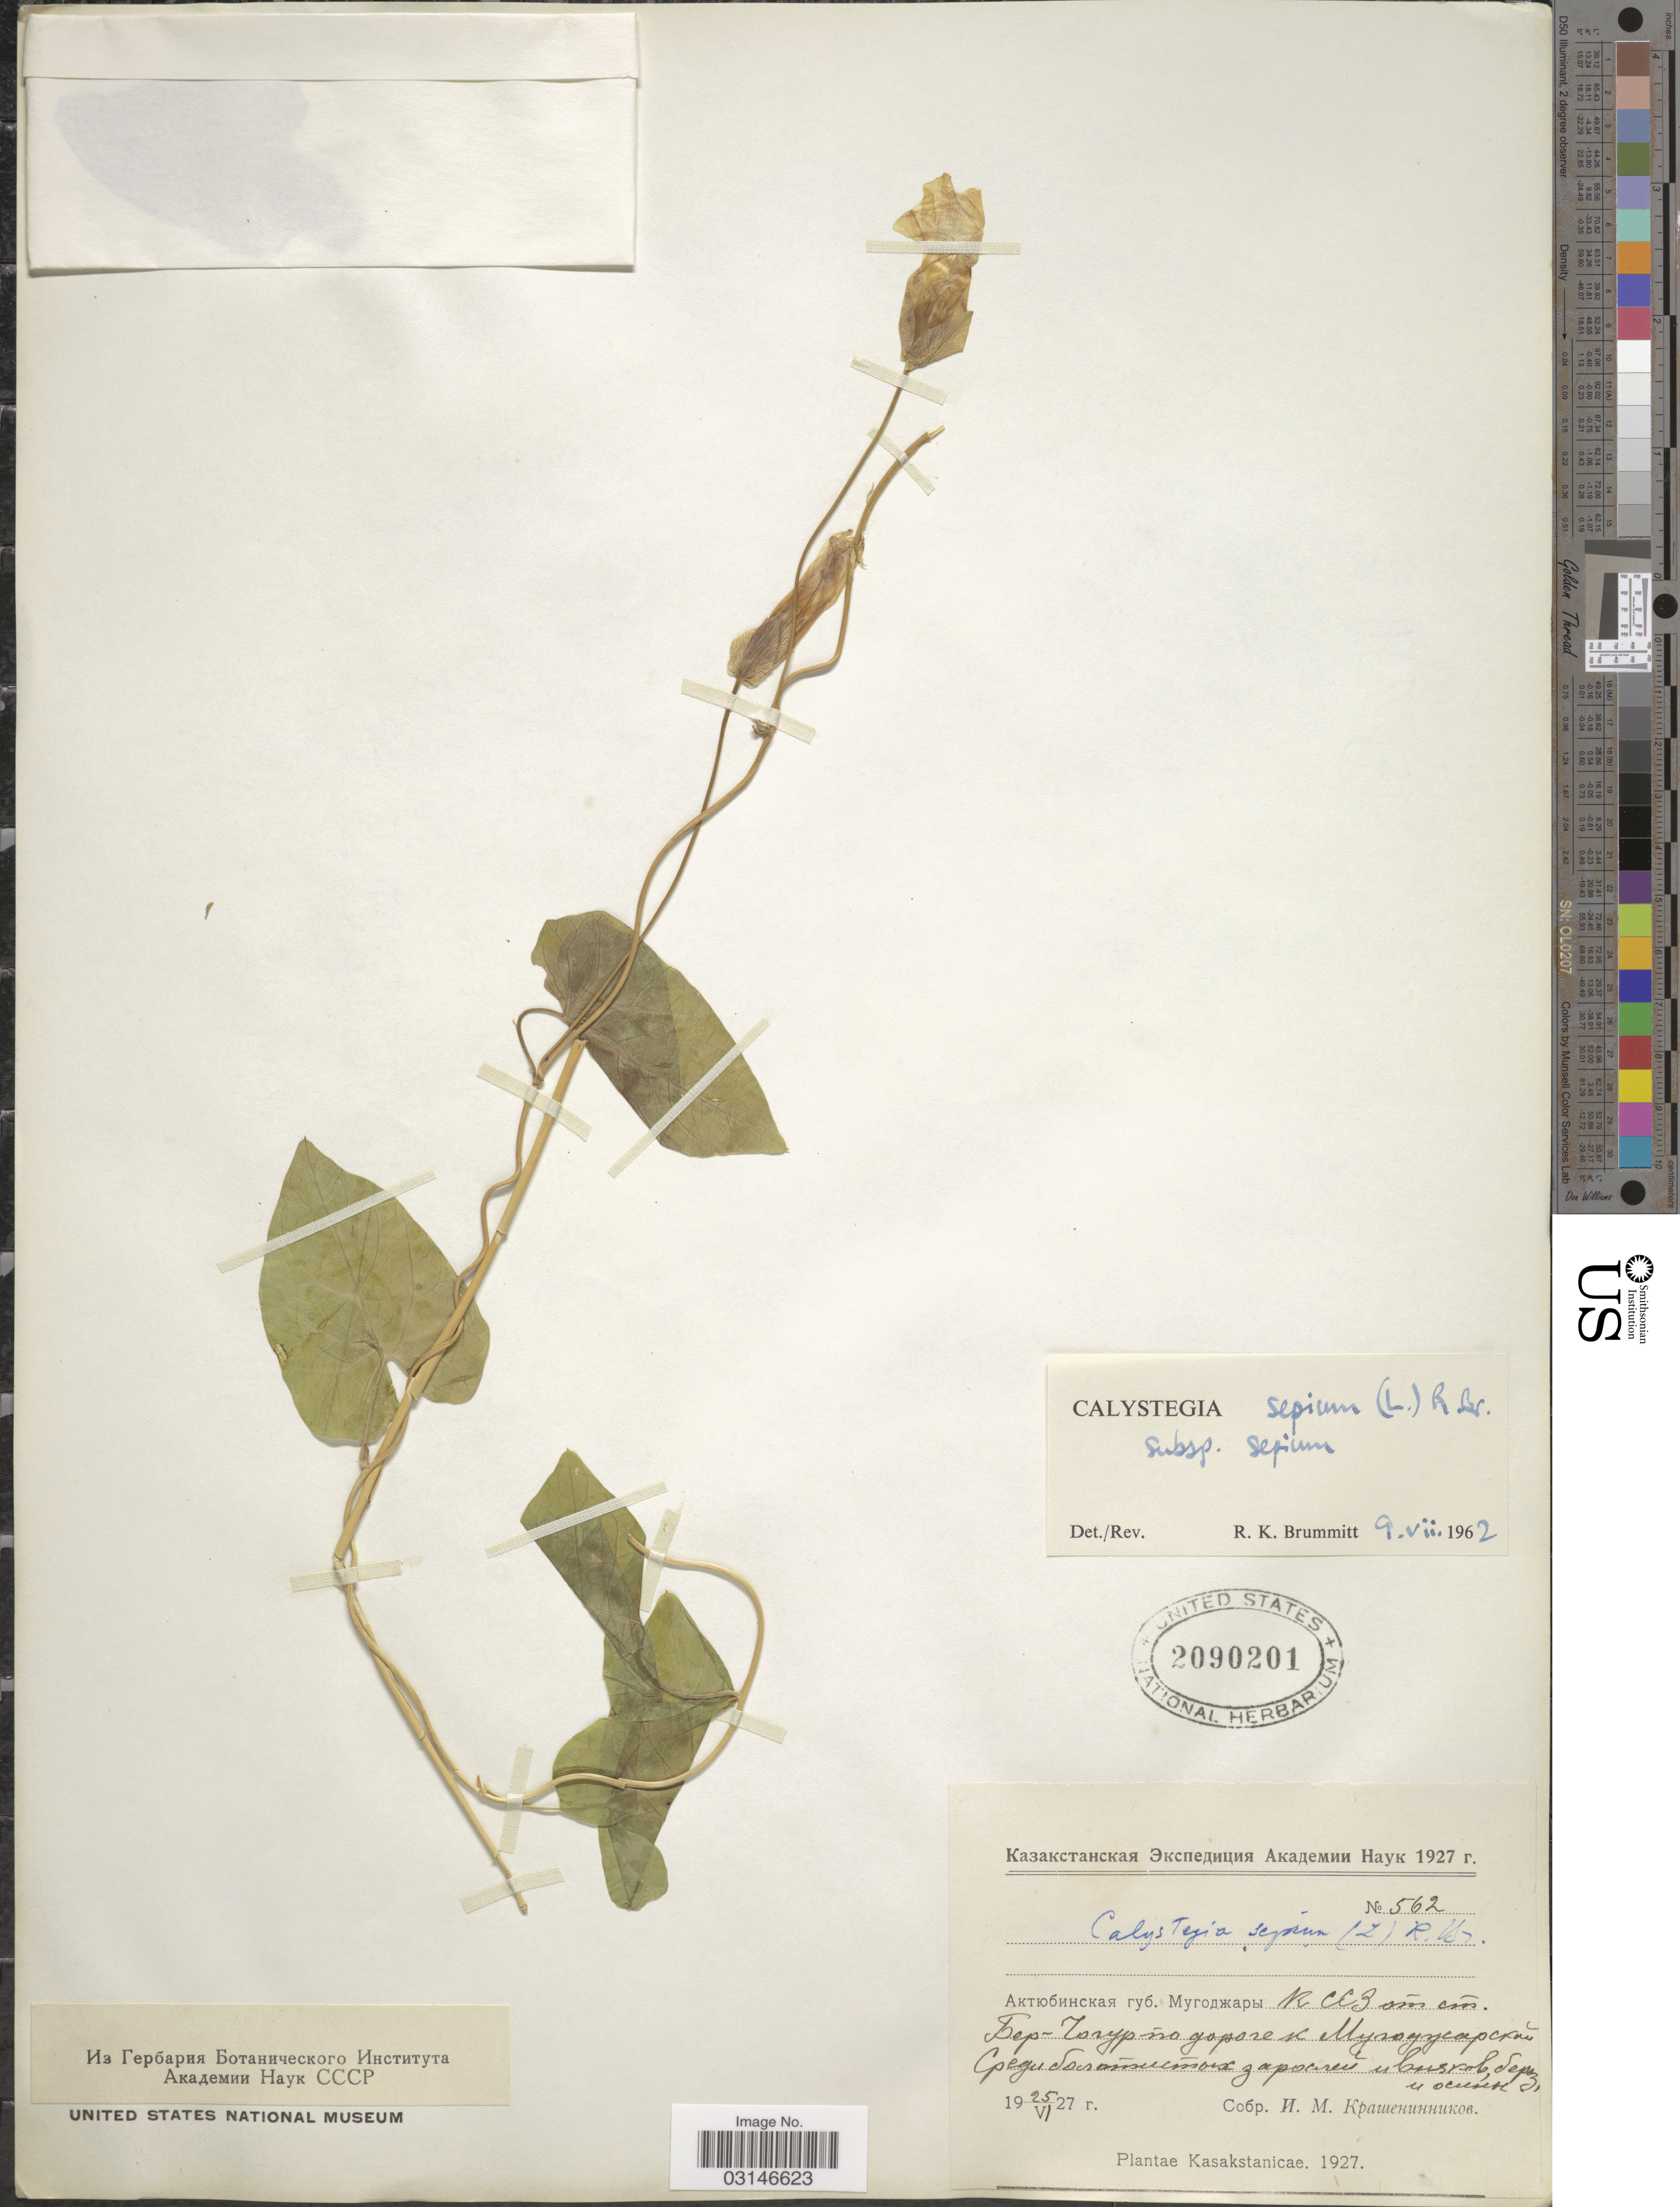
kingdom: Plantae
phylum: Tracheophyta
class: Magnoliopsida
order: Solanales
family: Convolvulaceae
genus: Calystegia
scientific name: Calystegia sepium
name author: (L.) R. Br.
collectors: I. Krasheninnikov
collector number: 562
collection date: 1927-06-25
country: Kazakhstan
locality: Kasakstanicae. Mugodzhry.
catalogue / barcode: US 2090201